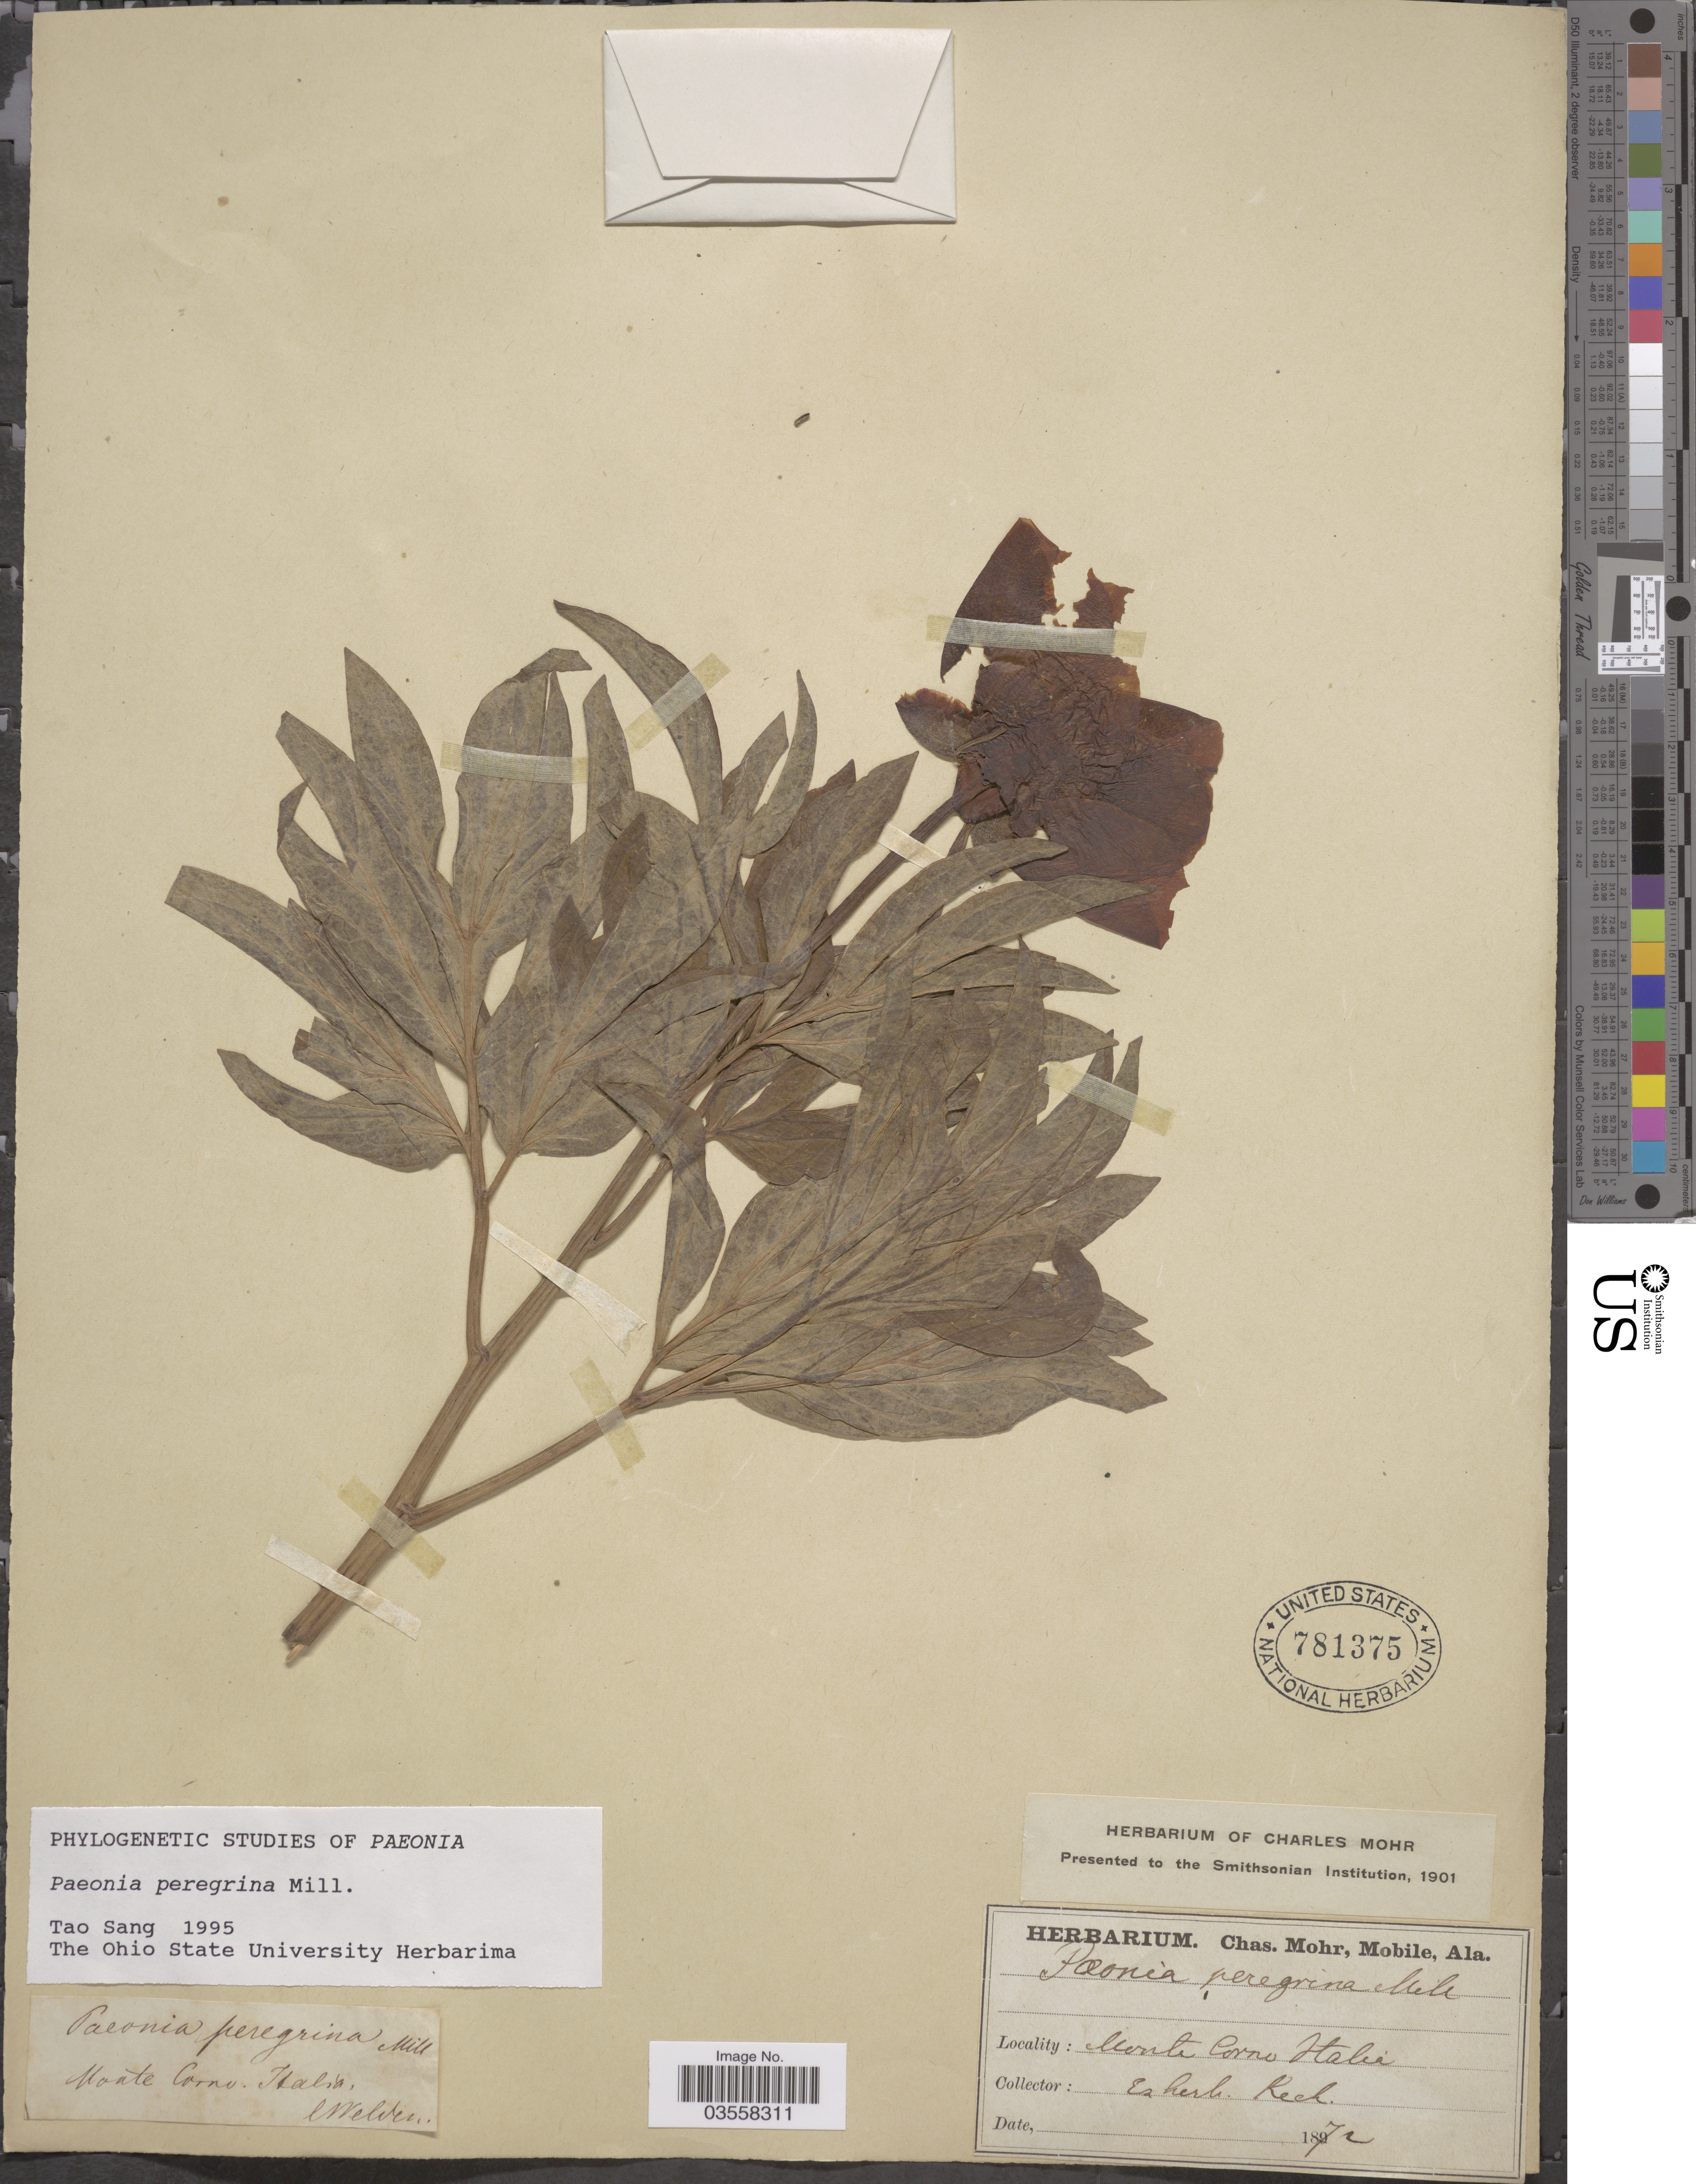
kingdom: Plantae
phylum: Tracheophyta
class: Magnoliopsida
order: Saxifragales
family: Paeoniaceae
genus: Paeonia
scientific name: Paeonia officinalis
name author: L.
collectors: -. Welder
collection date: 1872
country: Italy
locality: Monte Corno.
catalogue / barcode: US 781375